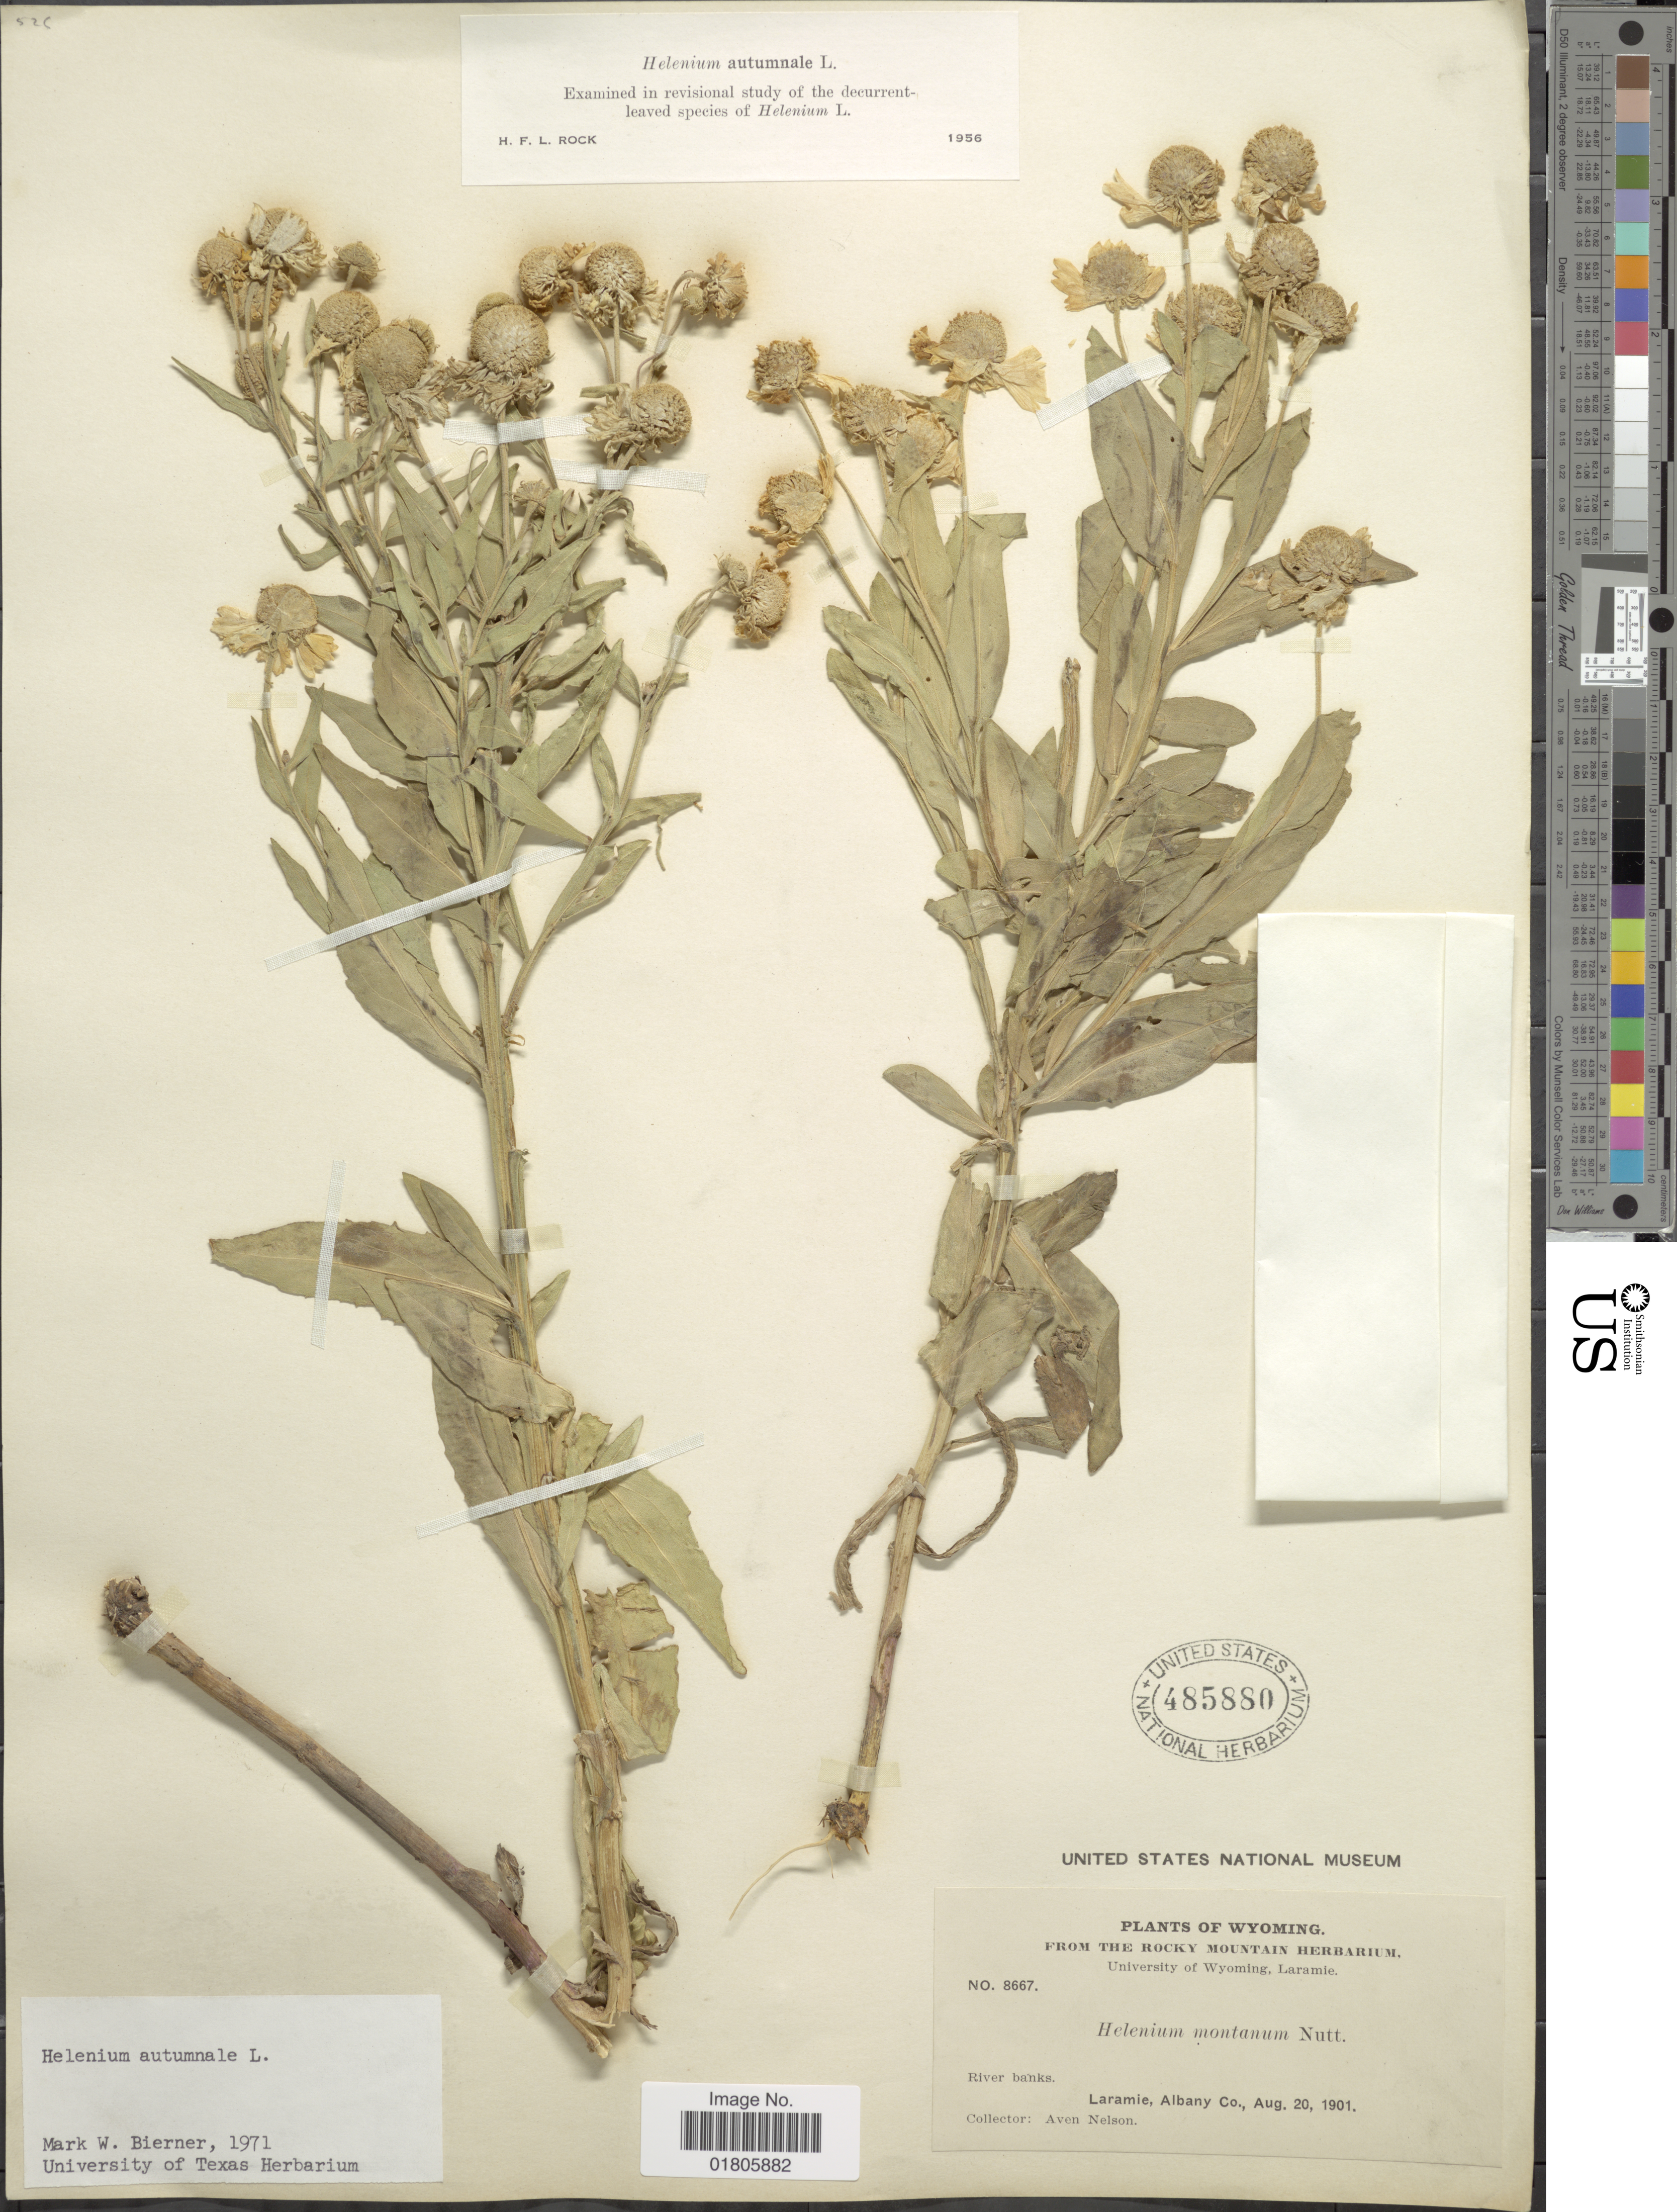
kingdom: Plantae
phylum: Tracheophyta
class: Magnoliopsida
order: Asterales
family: Asteraceae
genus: Helenium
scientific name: Helenium autumnale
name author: L.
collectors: A. Nelson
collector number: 8667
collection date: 1901-08-20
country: United States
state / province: Wyoming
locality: Laramie, Albany Co.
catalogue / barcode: US 485880